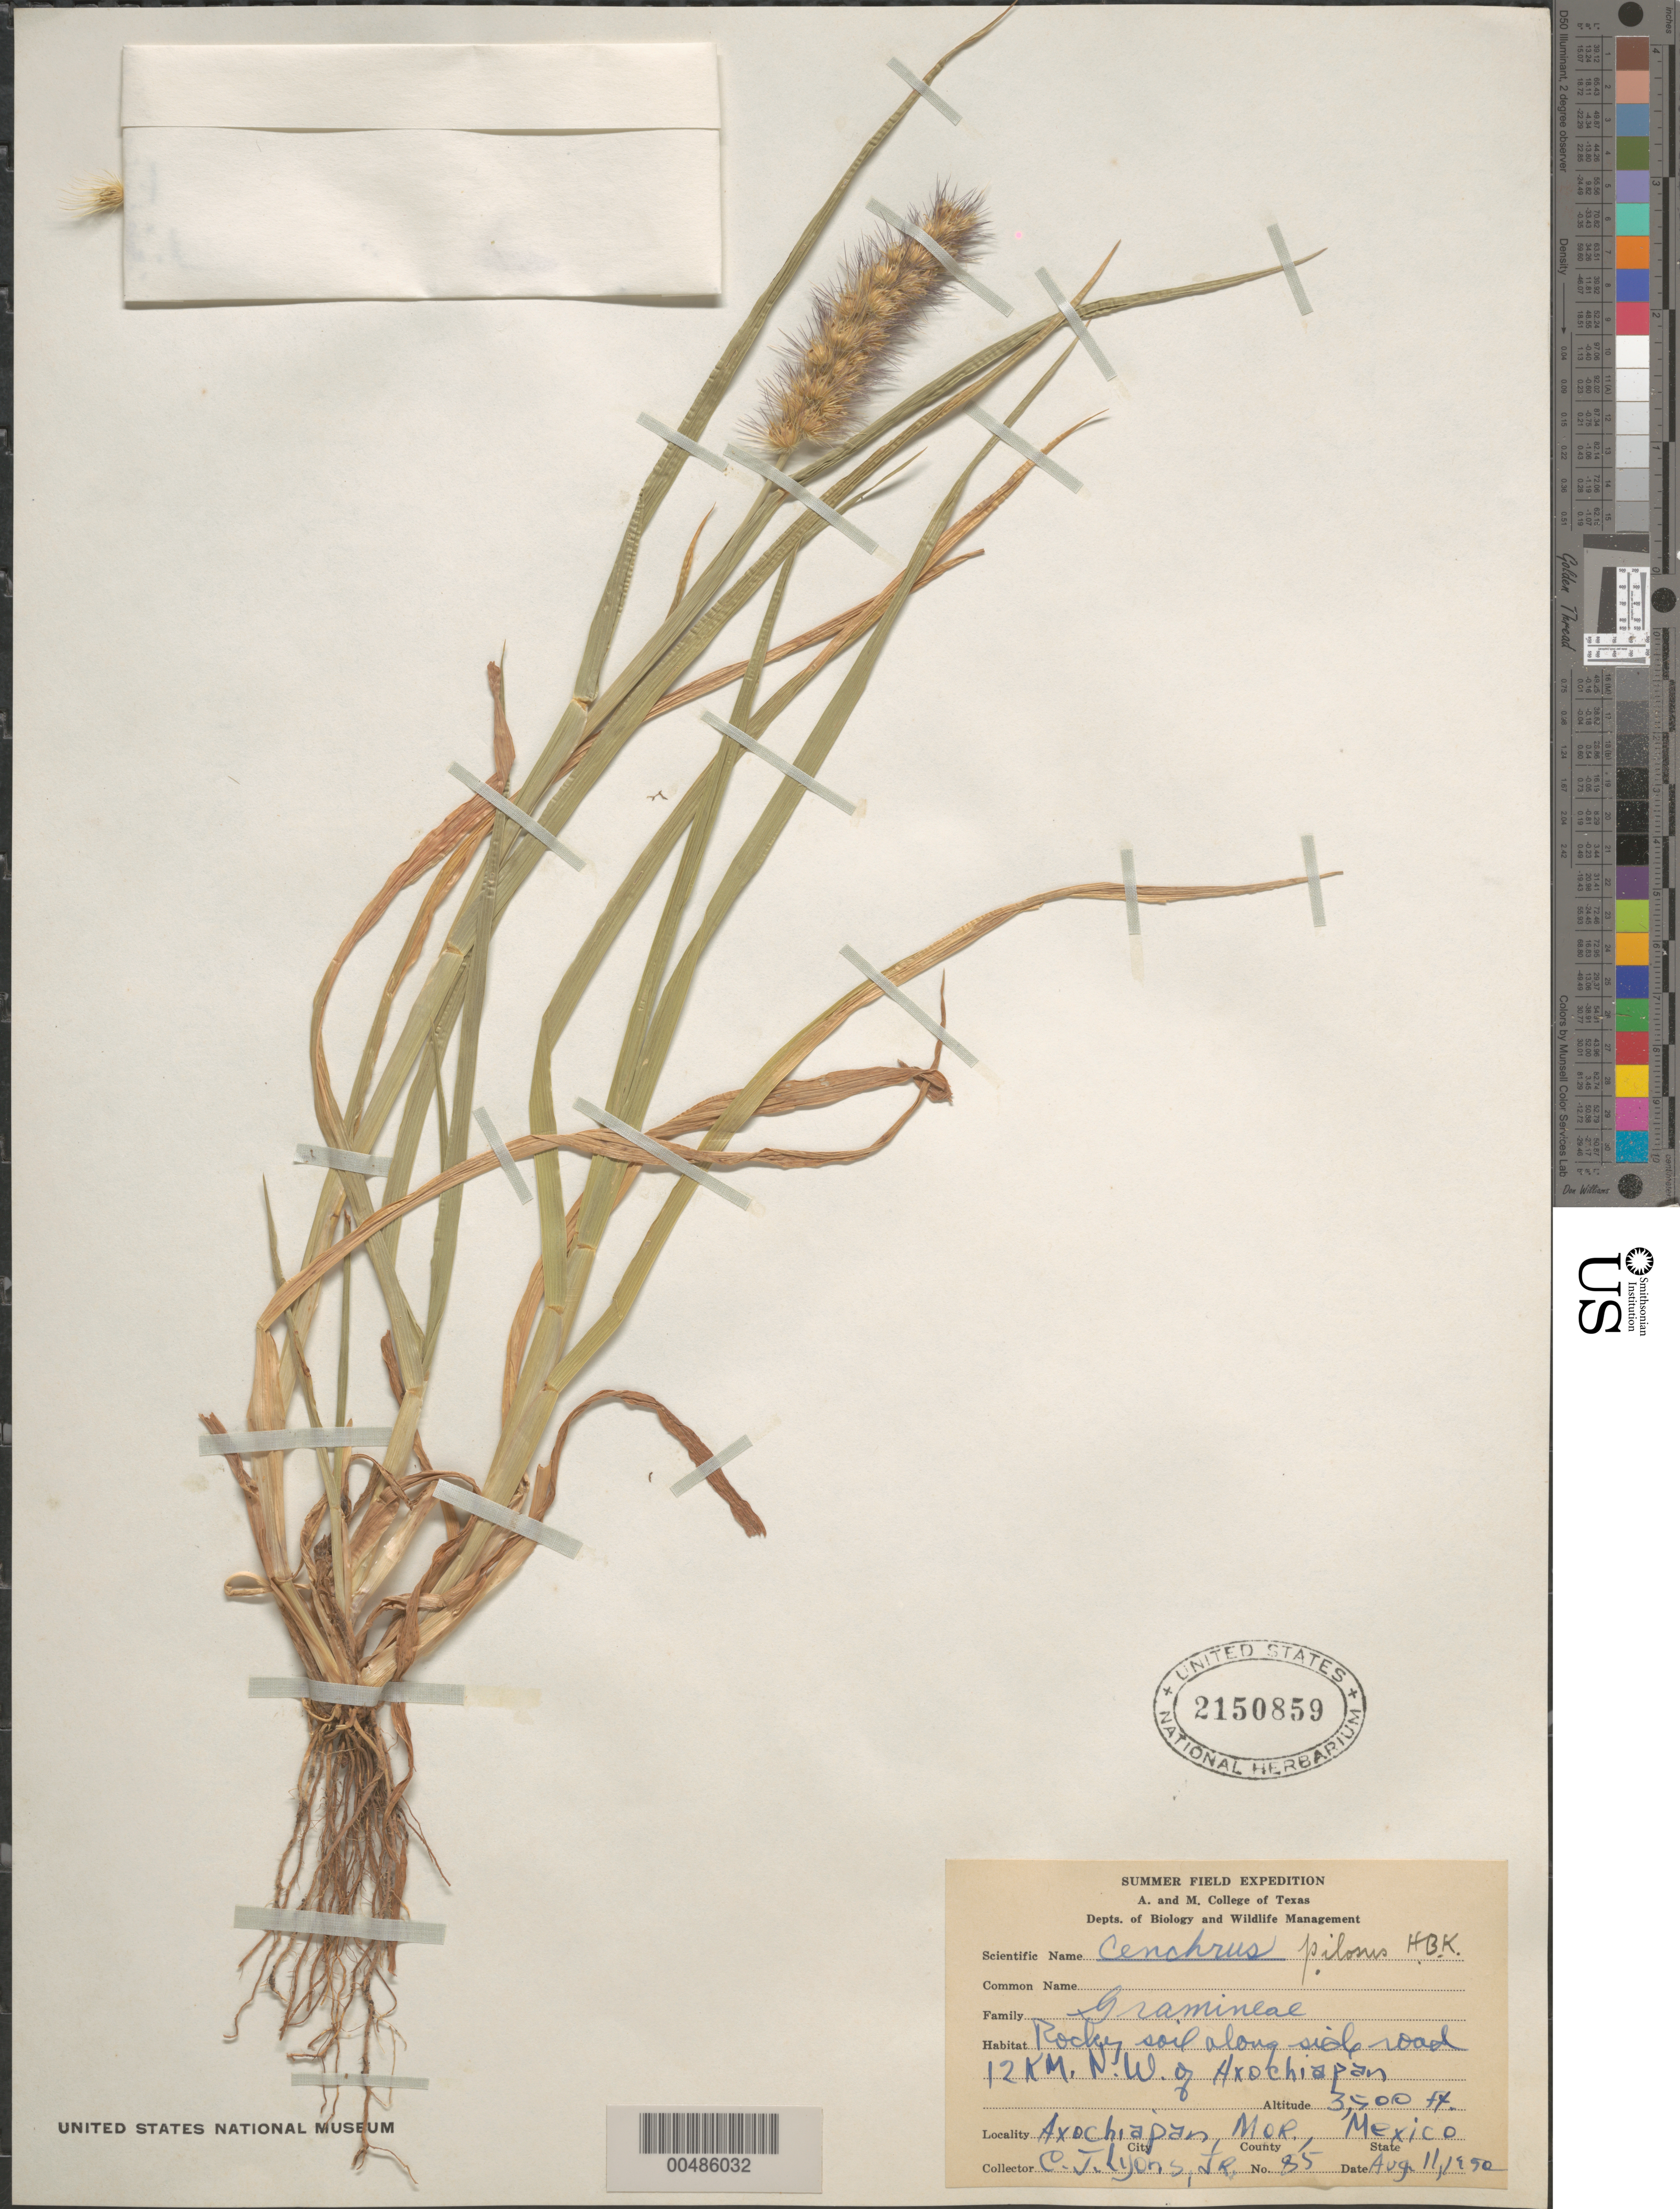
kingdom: Plantae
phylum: Tracheophyta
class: Liliopsida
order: Poales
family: Poaceae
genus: Cenchrus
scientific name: Cenchrus pilosus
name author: Kunth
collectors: C. Lyons Jr.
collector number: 85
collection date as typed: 11 Aug 1950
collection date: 1950-08-11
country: Mexico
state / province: Morelos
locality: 12 km NW of Axochiapan, Axochiapan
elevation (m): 1067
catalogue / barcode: US 2150859